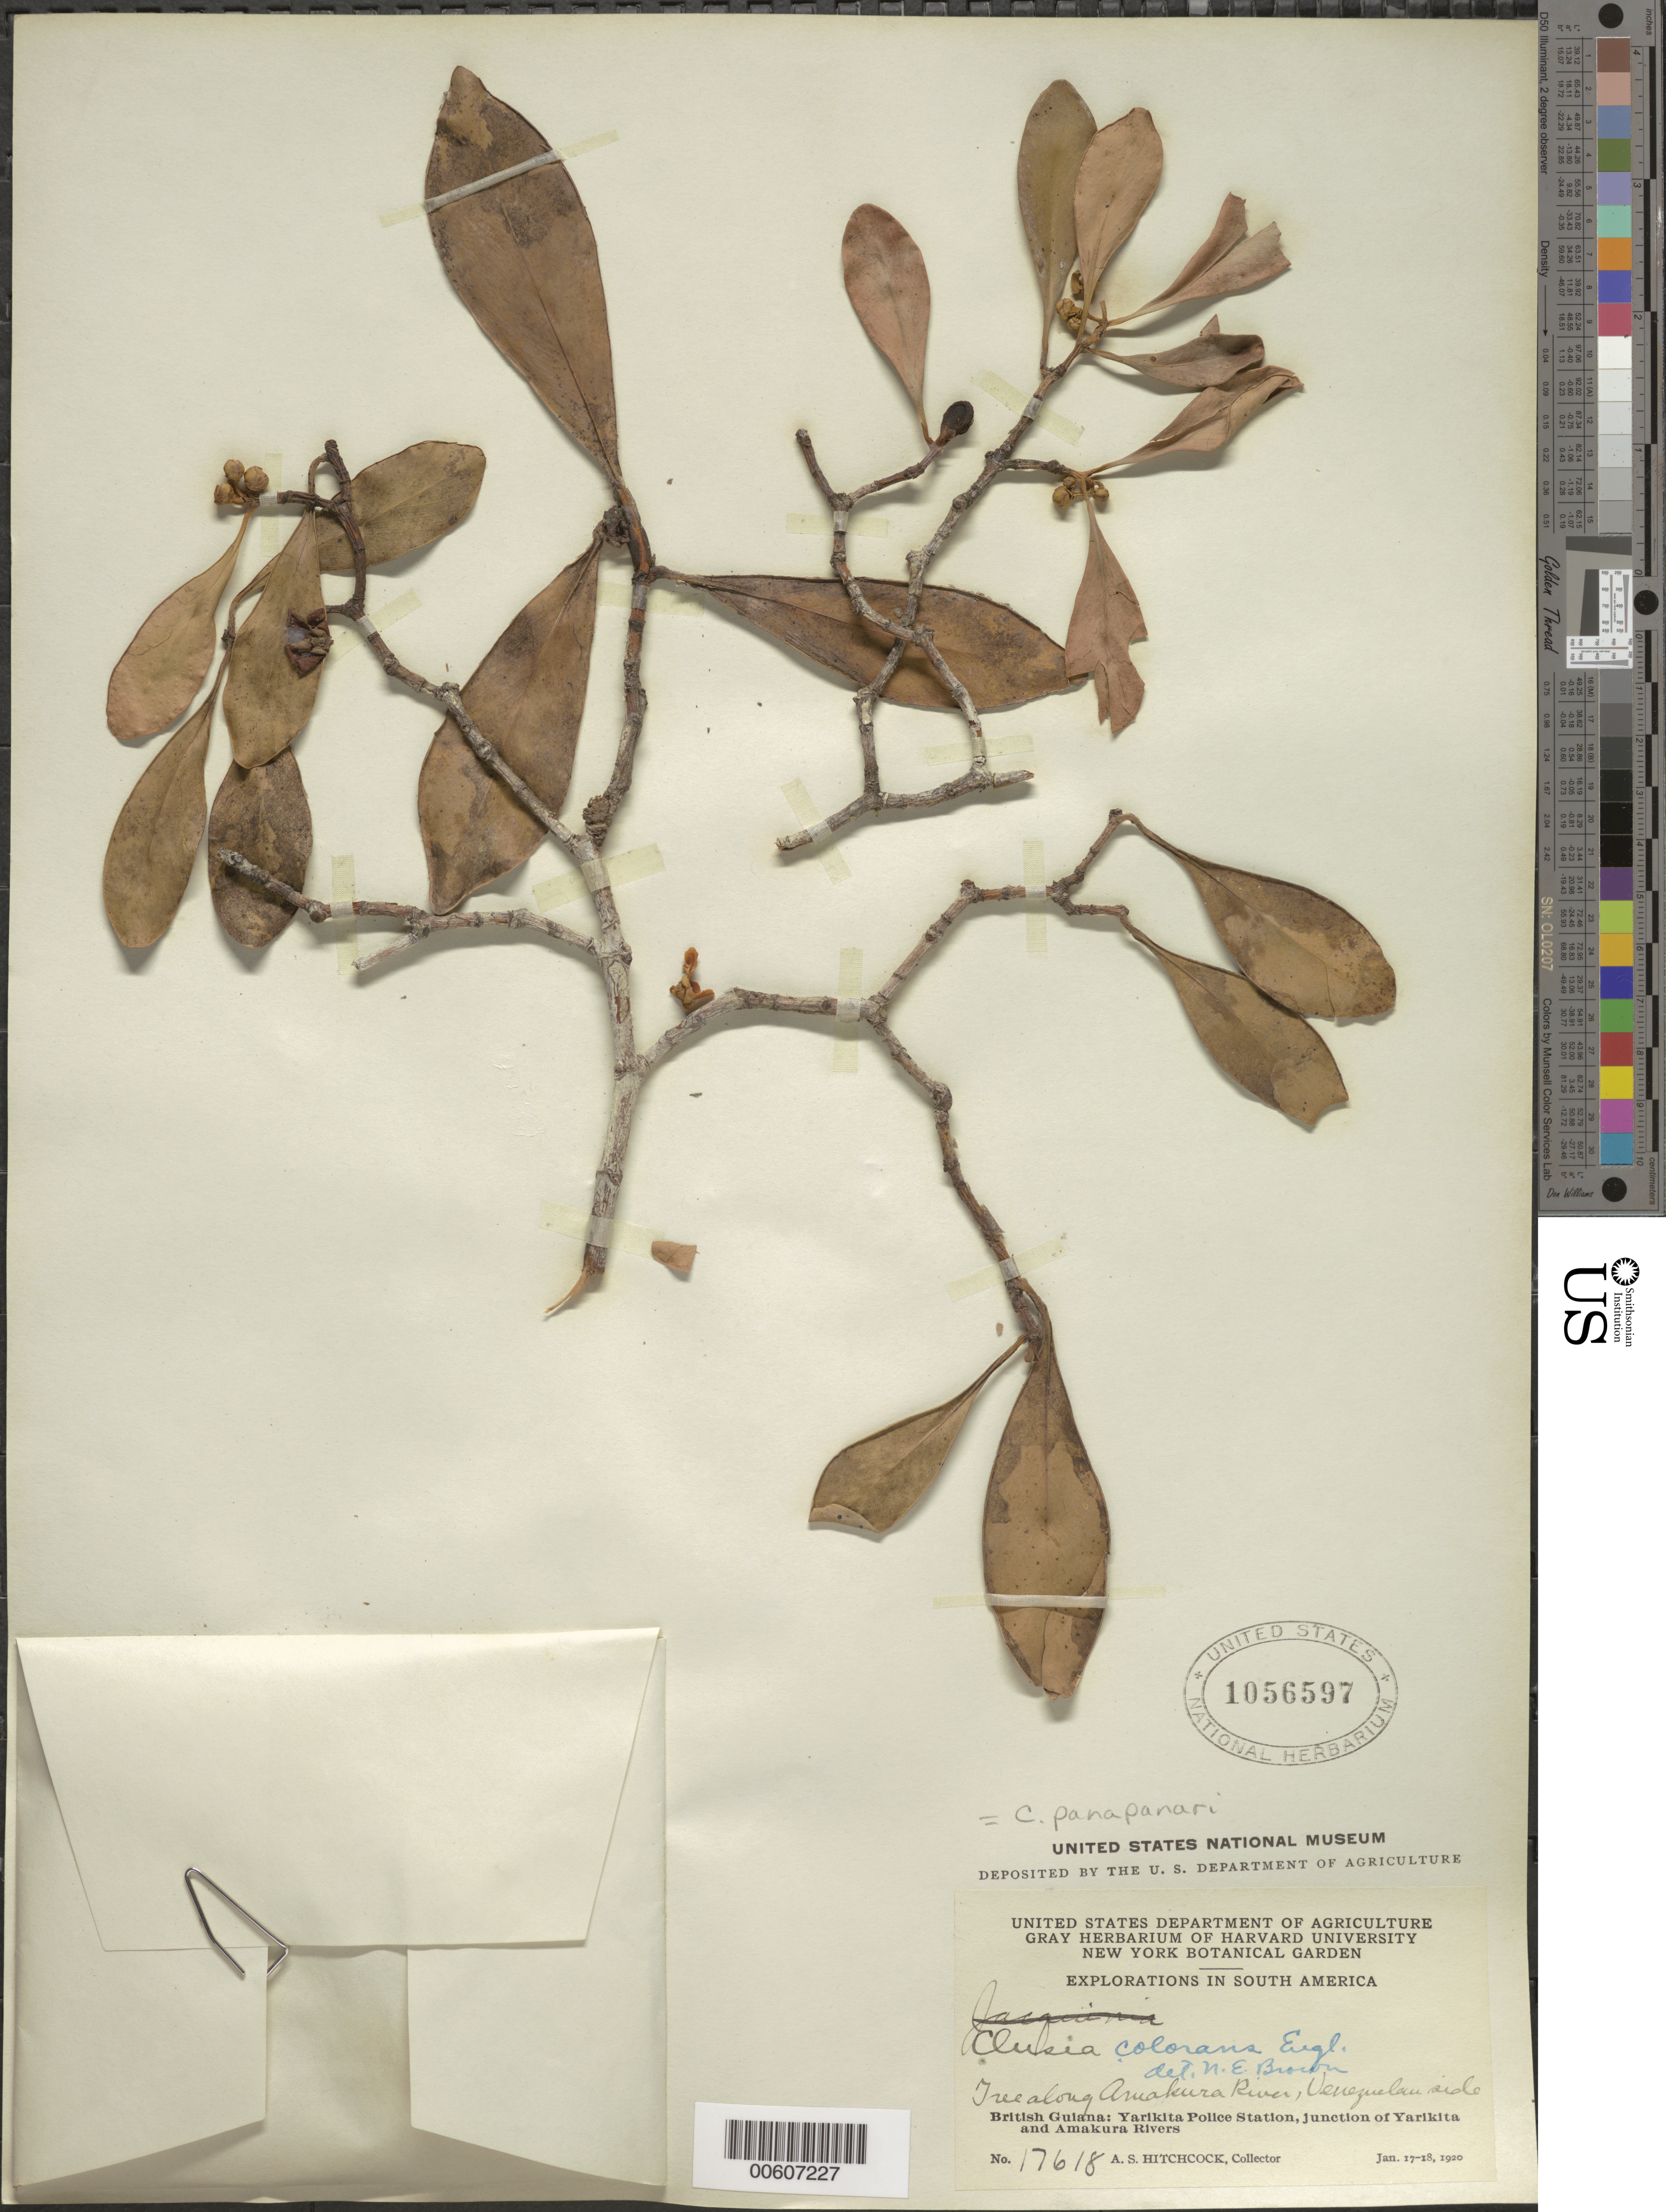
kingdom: Plantae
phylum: Tracheophyta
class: Magnoliopsida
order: Malpighiales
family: Clusiaceae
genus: Clusia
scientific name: Clusia panapanari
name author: (Aubl.) Choisy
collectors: A. S. Hitchcock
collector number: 17618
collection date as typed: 17-Jan-20 to 18-Jan-20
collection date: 1920-01-17/1920-01-18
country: Guyana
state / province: Barima-Waini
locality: Yarikita Police Sta., junct. of Yarikita & Amakura Rivers; along Amakura River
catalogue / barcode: US 1056597